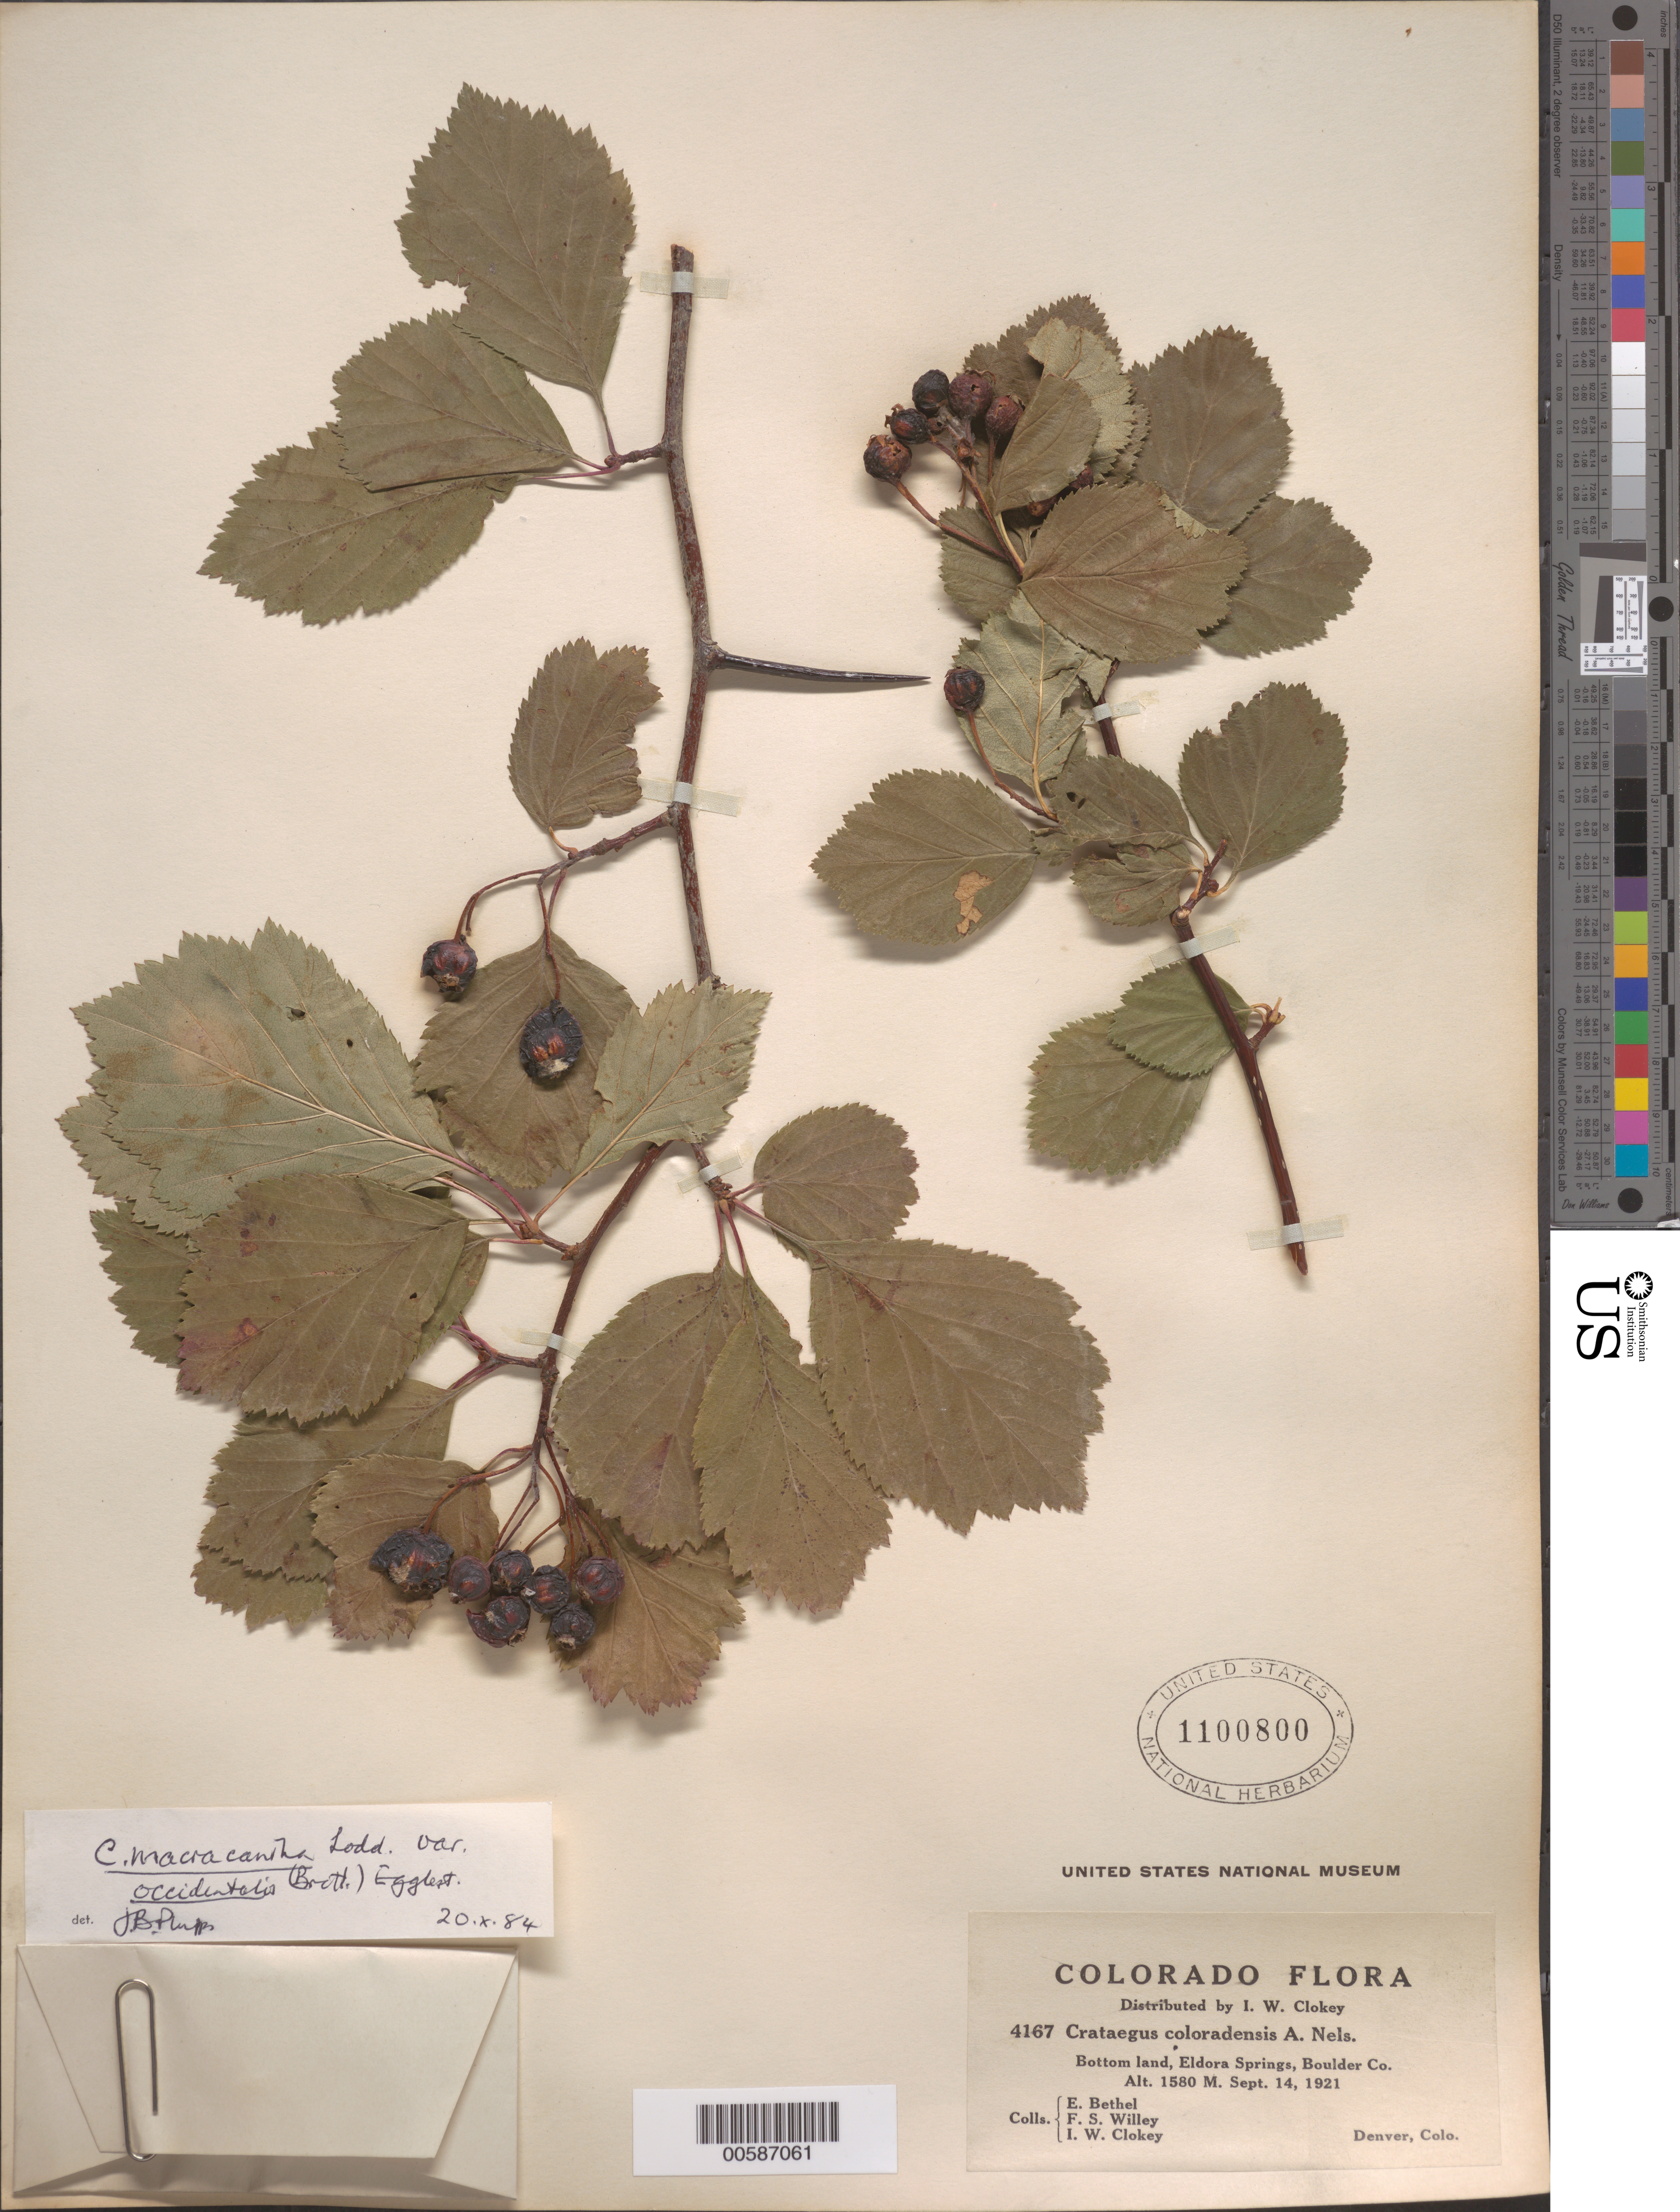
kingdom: Plantae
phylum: Tracheophyta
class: Magnoliopsida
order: Rosales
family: Rosaceae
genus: Crataegus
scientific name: Crataegus macracantha var. occidentalis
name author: (Britton) Eggl.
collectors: E. Bethel, F. Willey & I. W. Clokey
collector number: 4167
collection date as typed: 14 Sep 1921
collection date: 1921-09-14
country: United States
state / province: Colorado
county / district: Boulder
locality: Eldora Springs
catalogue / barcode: US 1100800